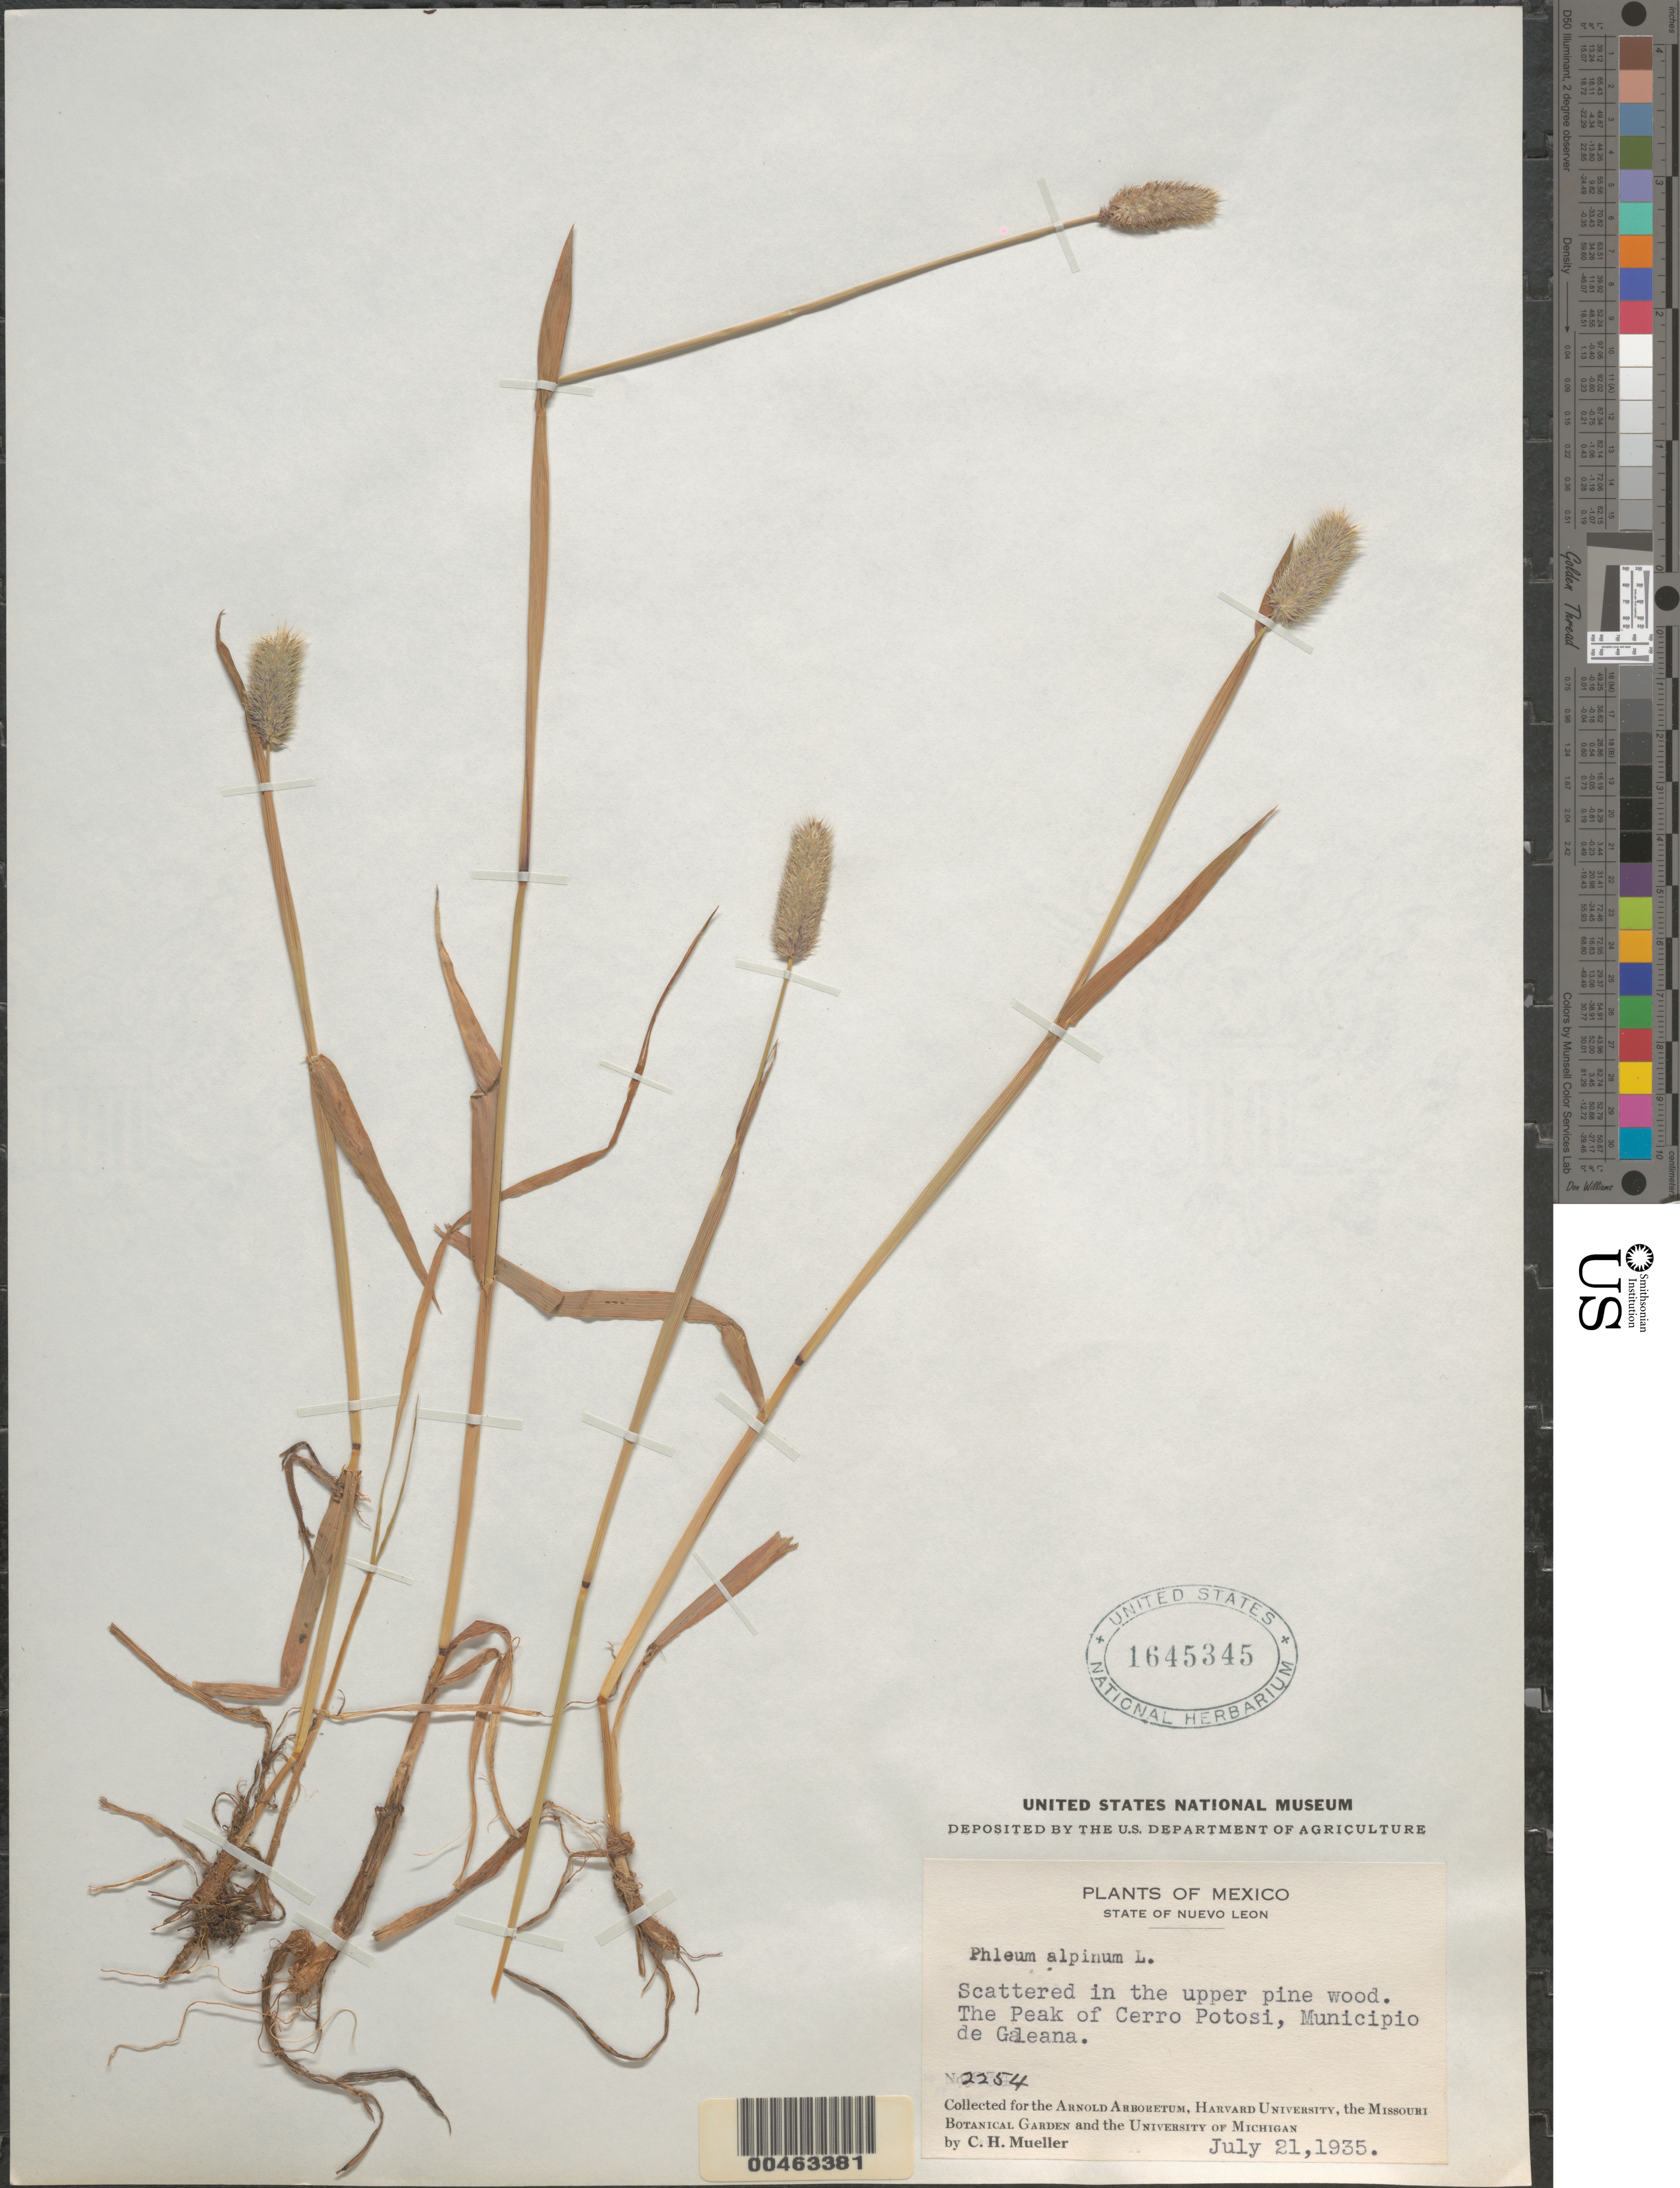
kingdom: Plantae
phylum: Tracheophyta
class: Liliopsida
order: Poales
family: Poaceae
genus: Phleum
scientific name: Phleum alpinum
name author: L.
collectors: C. H. Muller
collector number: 2254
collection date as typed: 21 Jul 1935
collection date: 1935-07-21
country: Mexico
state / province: Nuevo León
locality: Peak of Cerro Potosi, Galeana Mun.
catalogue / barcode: US 1645345